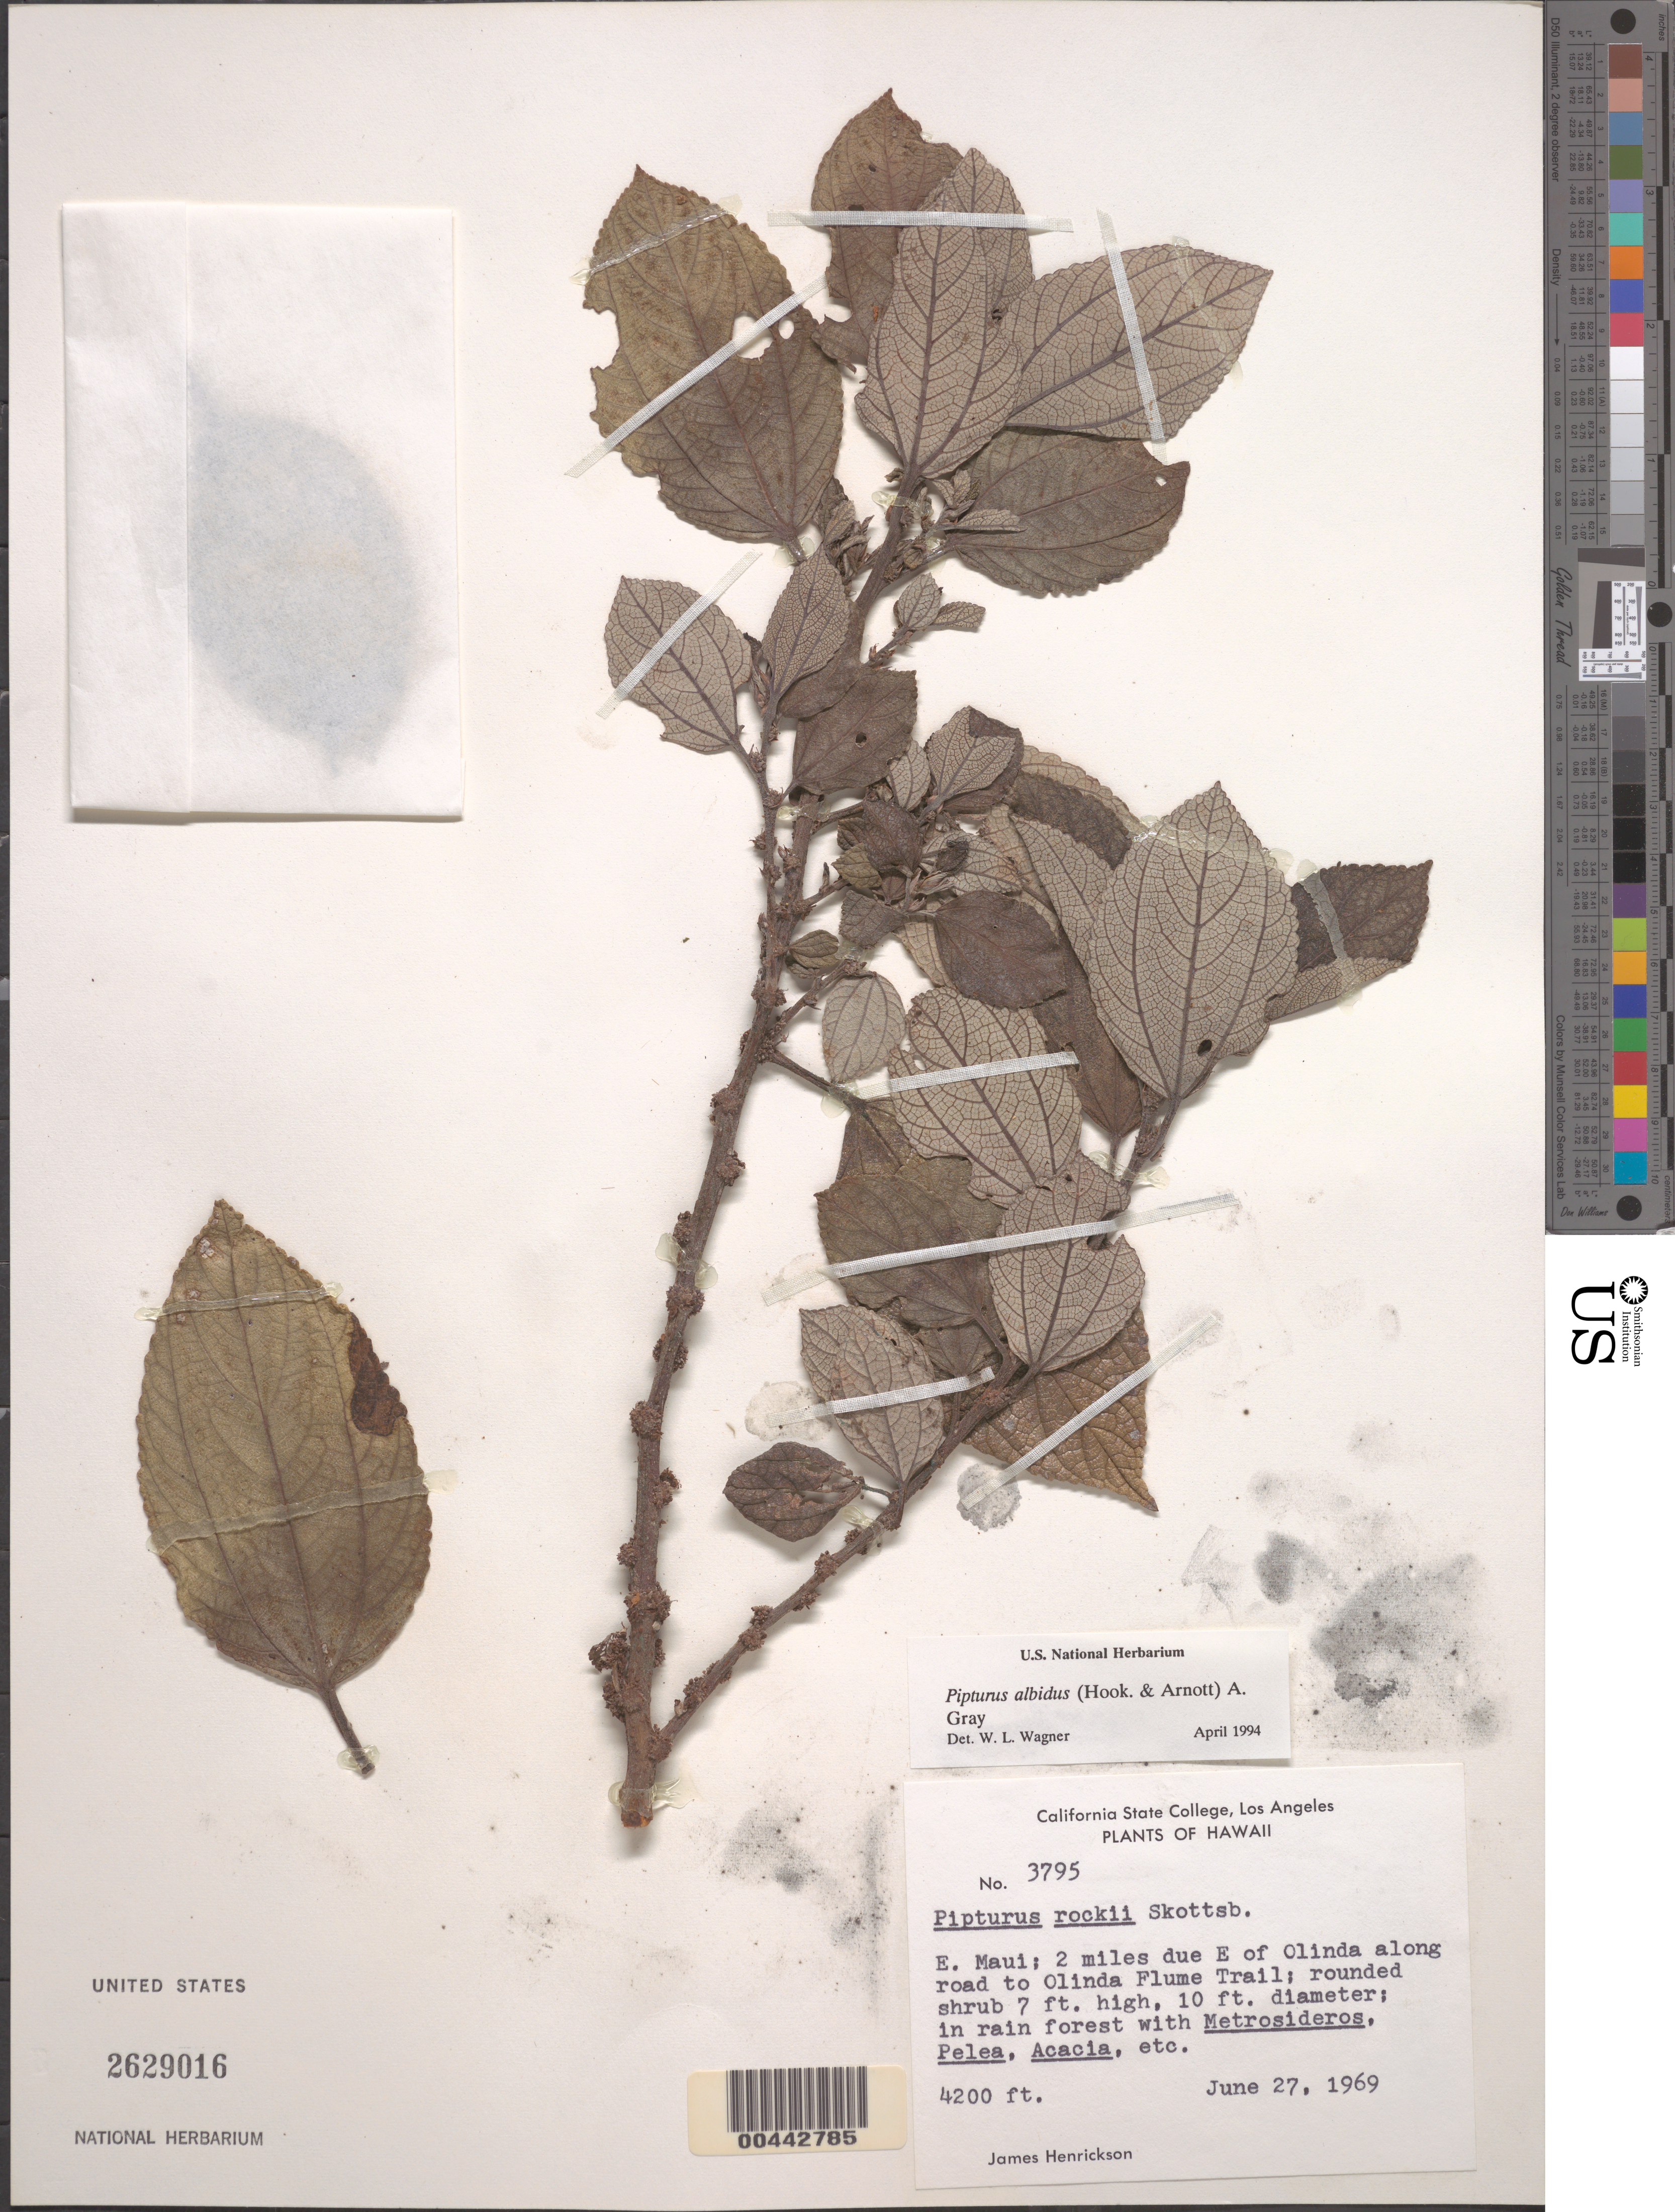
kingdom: Plantae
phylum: Tracheophyta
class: Magnoliopsida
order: Rosales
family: Urticaceae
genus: Pipturus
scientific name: Pipturus albidus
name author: (Hook. & Arn.) A. Gray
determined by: Wagner, W. L., (BOT), Smithsonian Institution - National Museum of Natural History (UNITED STATES)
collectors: J. S. Henrickson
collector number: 3795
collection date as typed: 27 Jun 1969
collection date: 1969-06-27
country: United States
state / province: Hawaii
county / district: Maui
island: Maui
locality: East Maui; 2 miles due east of Olinda along road to Olind Flume Trail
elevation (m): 1280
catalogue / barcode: US 2629016